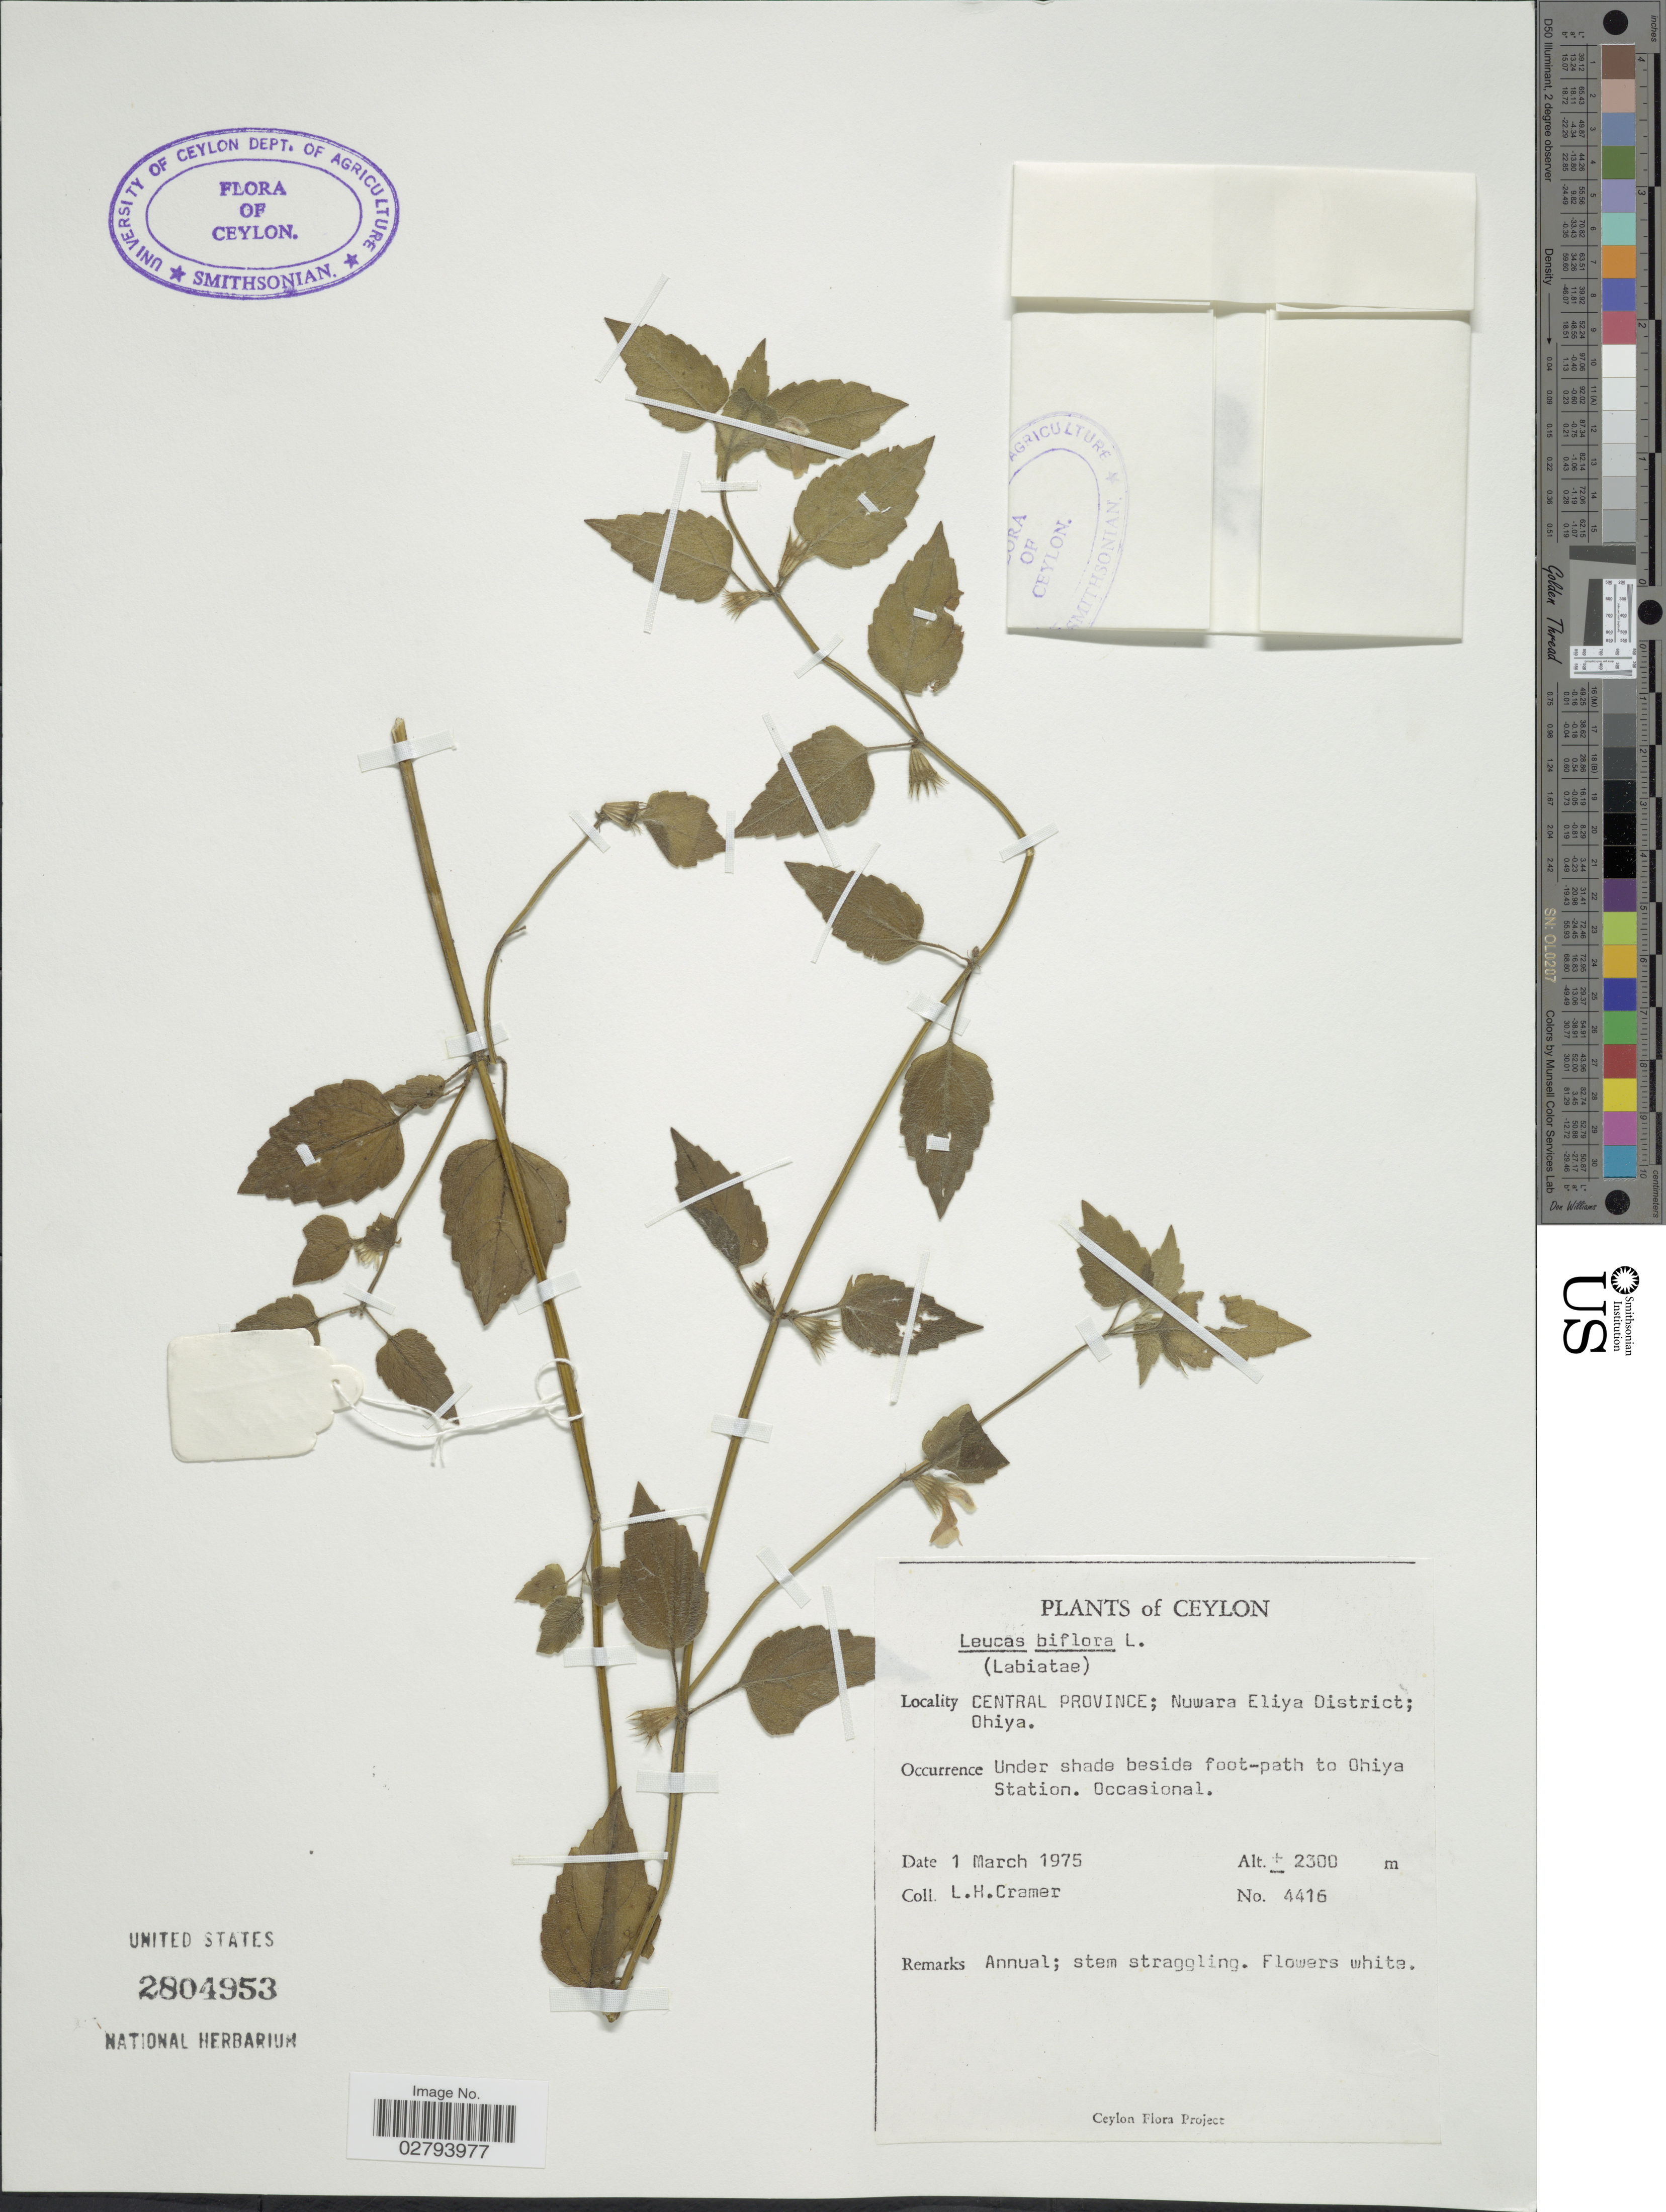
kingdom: Plantae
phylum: Tracheophyta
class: Magnoliopsida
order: Lamiales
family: Lamiaceae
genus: Leucas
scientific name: Leucas biflora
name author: (Vahl) Sm.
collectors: L. H. Cramer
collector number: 4416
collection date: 1975-03-01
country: Sri Lanka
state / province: Central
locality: Ceylon, Central Province; Nuwara Eliya District; Ohiya, Under shade beside foot-path to Ohiya Station.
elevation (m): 2300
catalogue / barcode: US 2804953